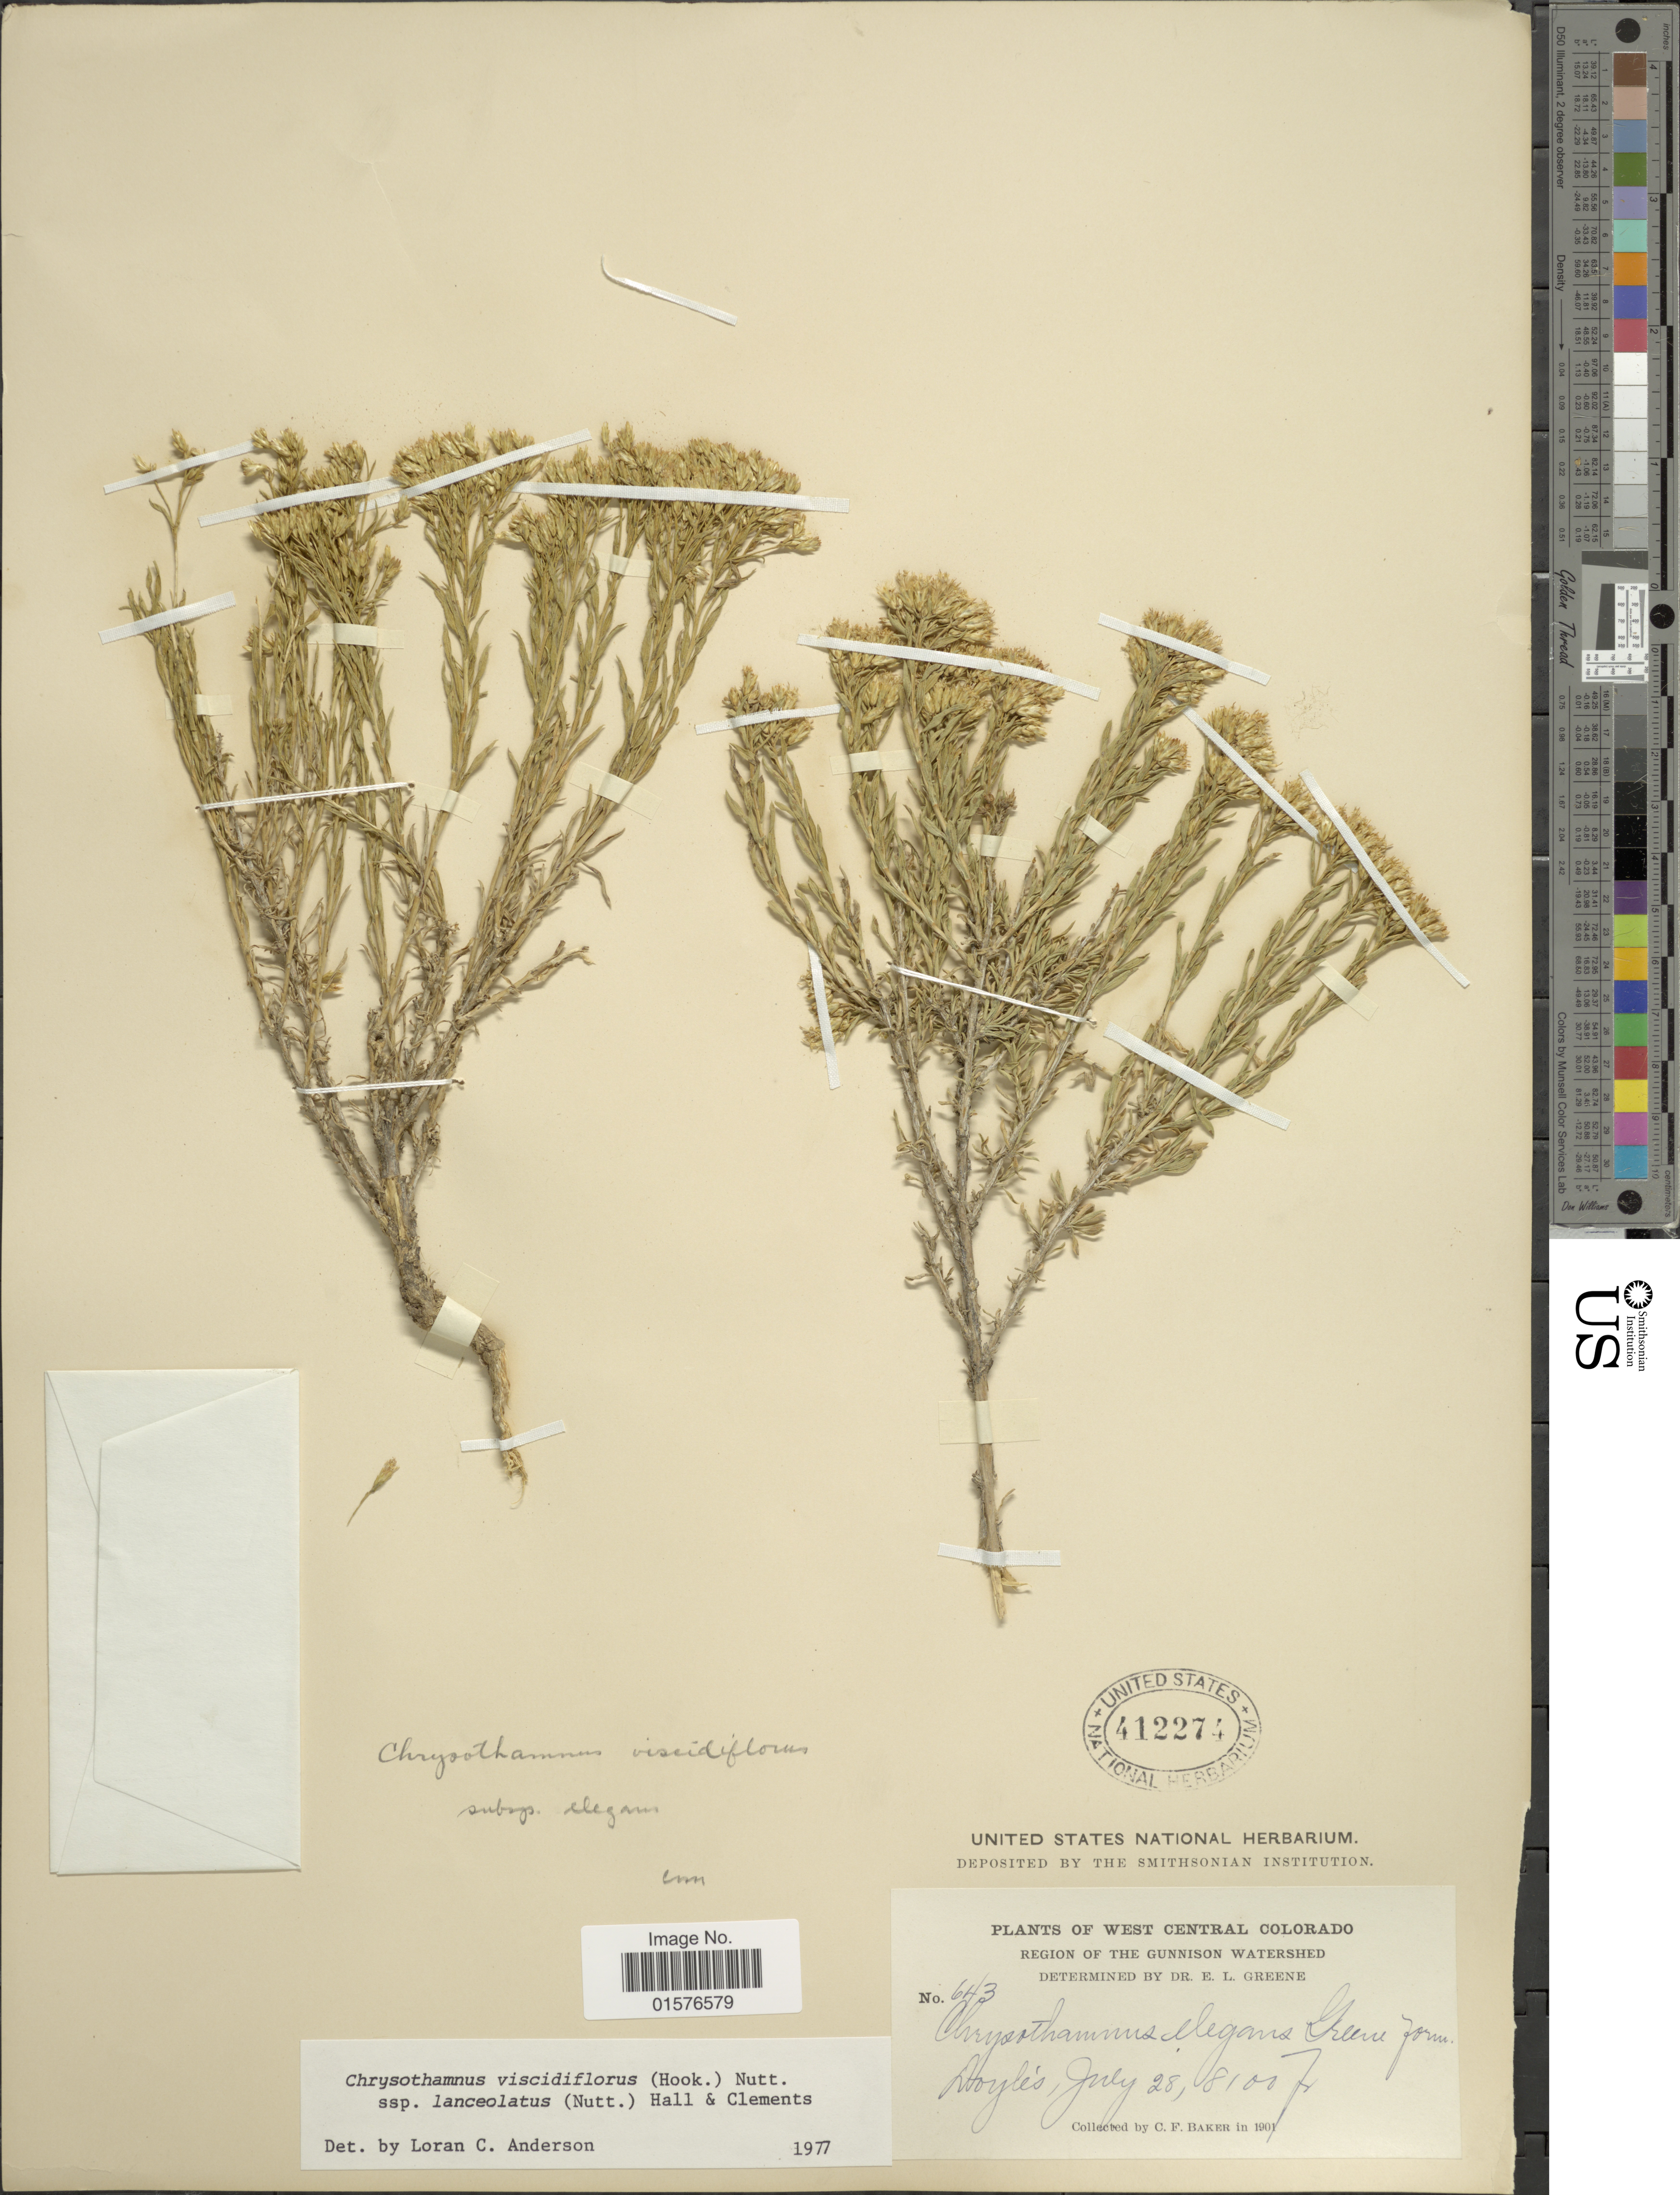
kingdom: Plantae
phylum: Tracheophyta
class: Magnoliopsida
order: Asterales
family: Asteraceae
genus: Chrysothamnus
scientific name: Chrysothamnus viscidiflorus subsp. lanceolatus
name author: (Nutt.) H.M. Hall & Clem.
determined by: Urbatsch, Lowell E., Curator (LSU), Louisiana State University (UNITED STATES)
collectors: C. F. Baker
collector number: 643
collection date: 1901-07-28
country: United States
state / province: Colorado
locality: West Central Colorado, Region of the Gunnison Watershed, Doglés.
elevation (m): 2469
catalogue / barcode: US 412274